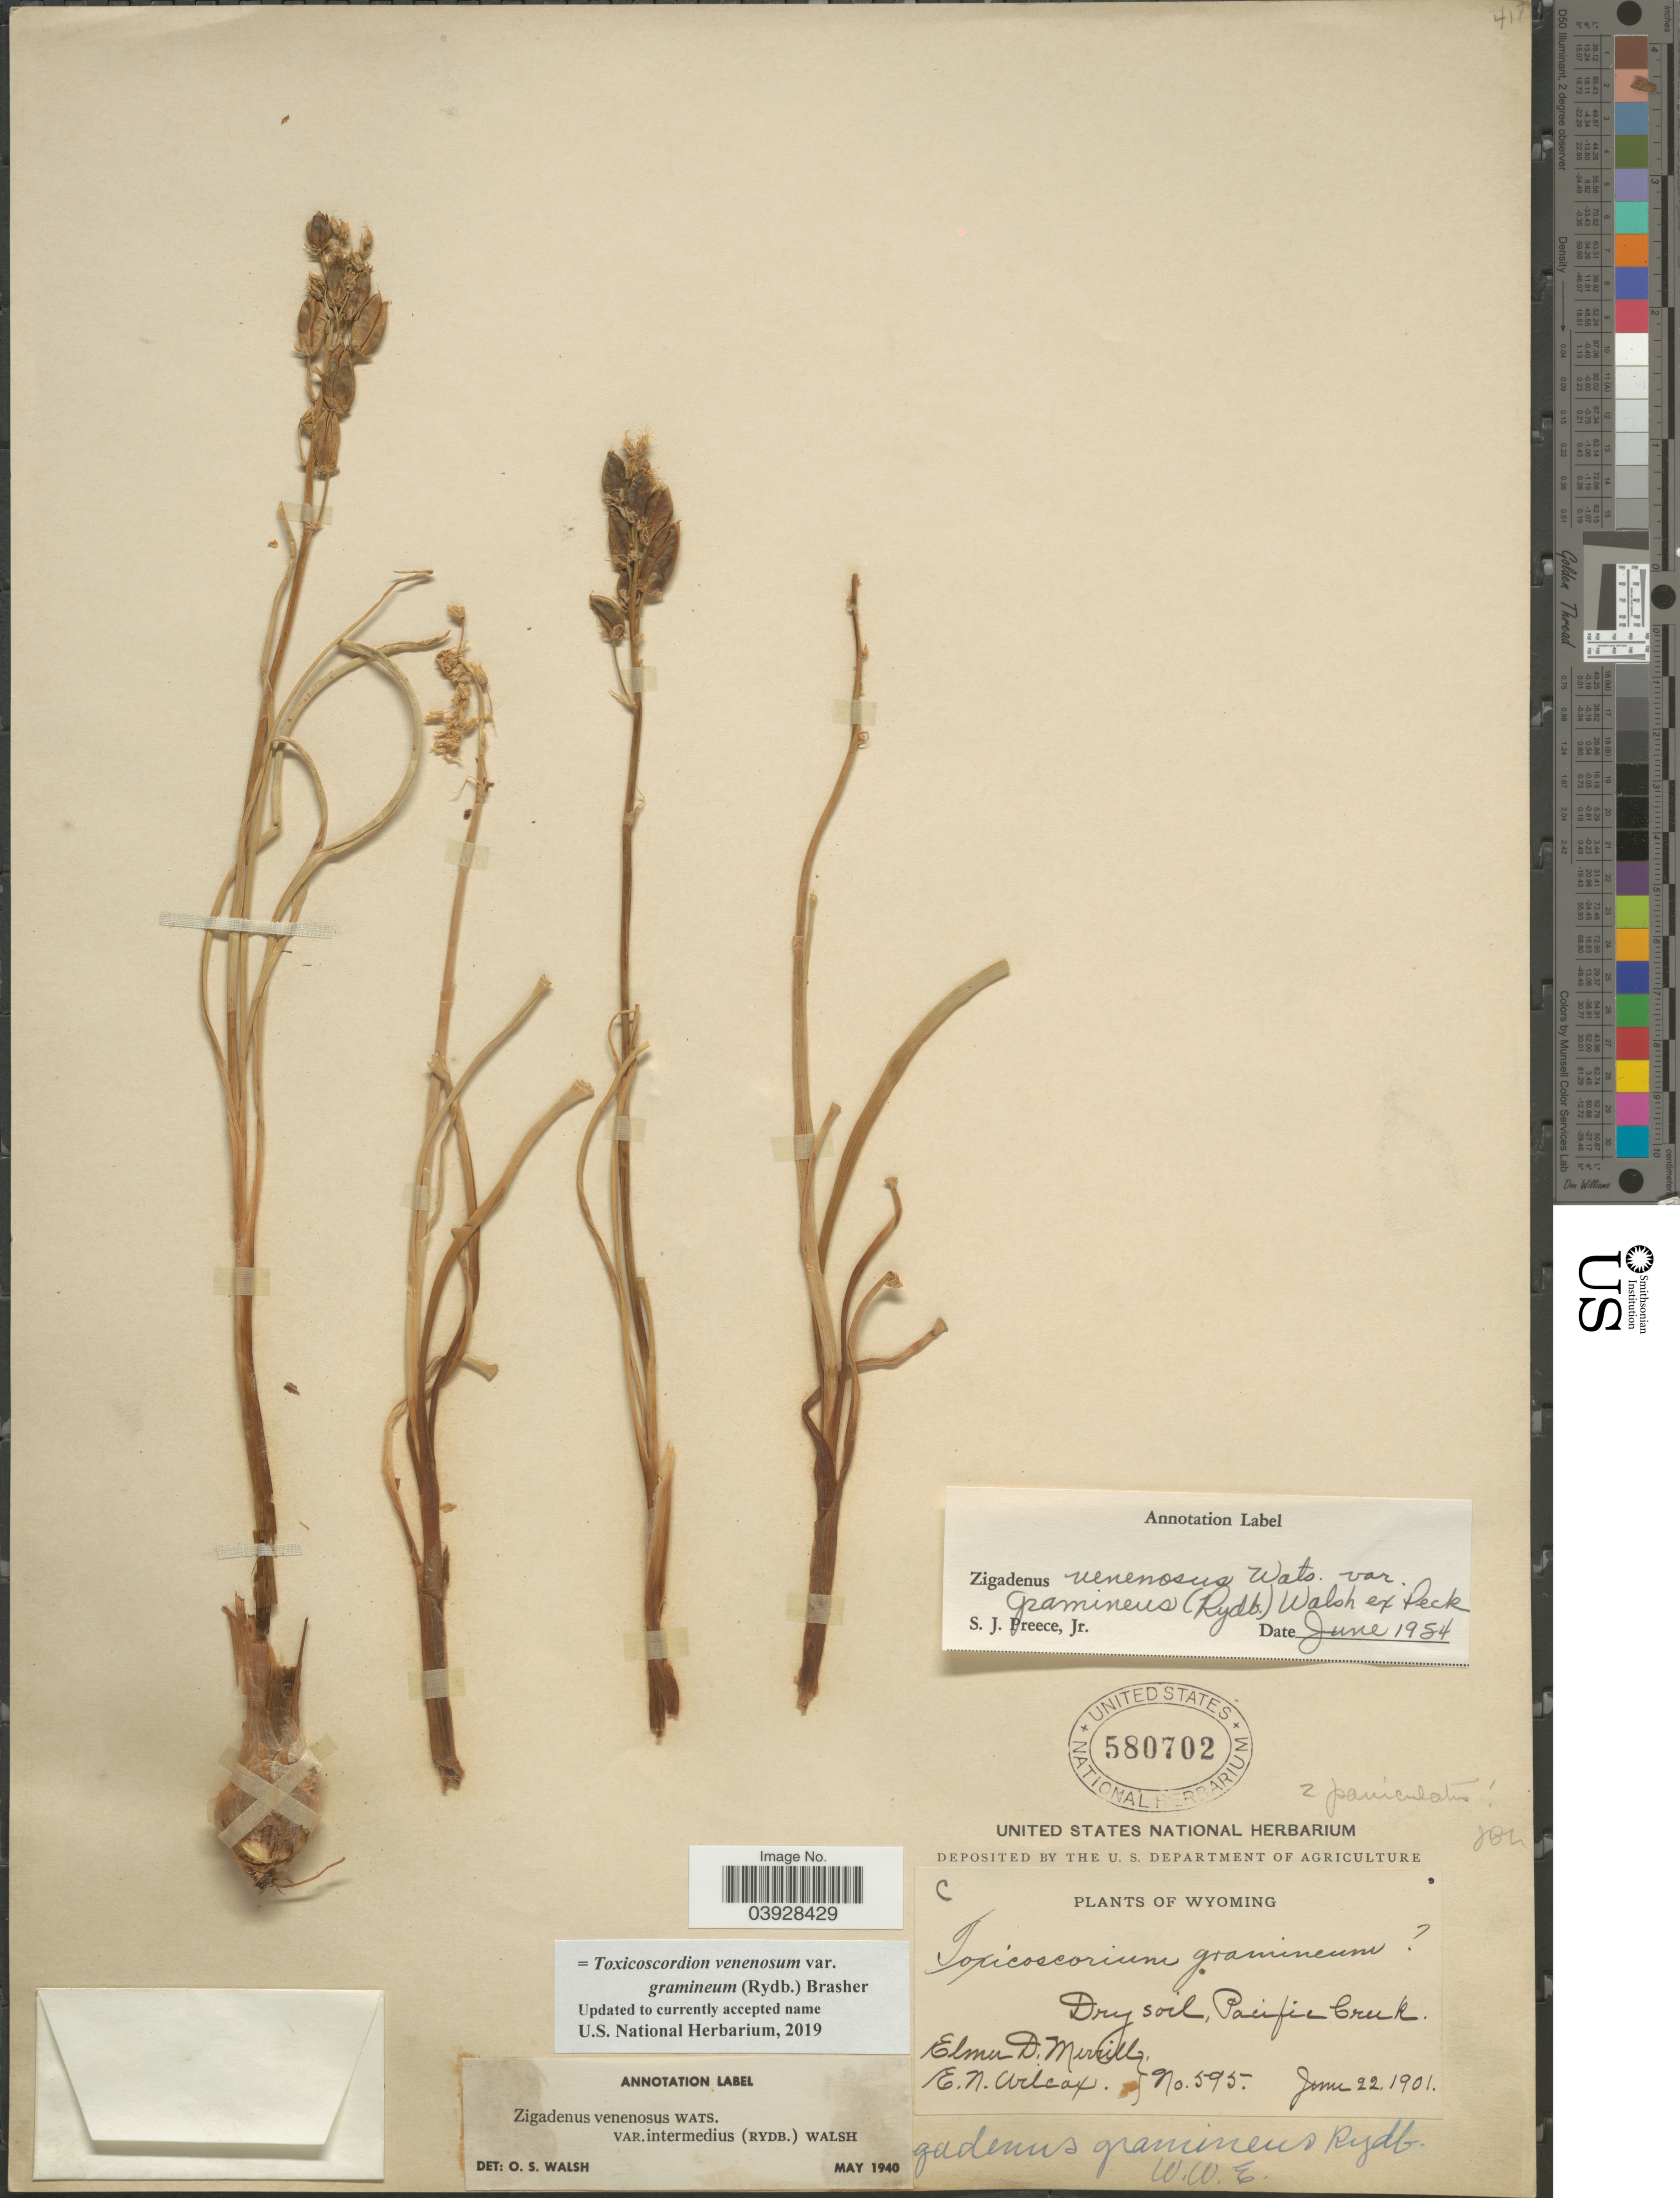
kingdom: Plantae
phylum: Tracheophyta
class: Liliopsida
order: Liliales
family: Melanthiaceae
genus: Toxicoscordion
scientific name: Toxicoscordion venenosum var. gramineum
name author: (Rydb.) Brasher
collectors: E. D. Merrill & E. Wilcox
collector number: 595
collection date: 1901-06-22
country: United States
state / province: Wyoming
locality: Pacific Creek.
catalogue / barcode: US 580702